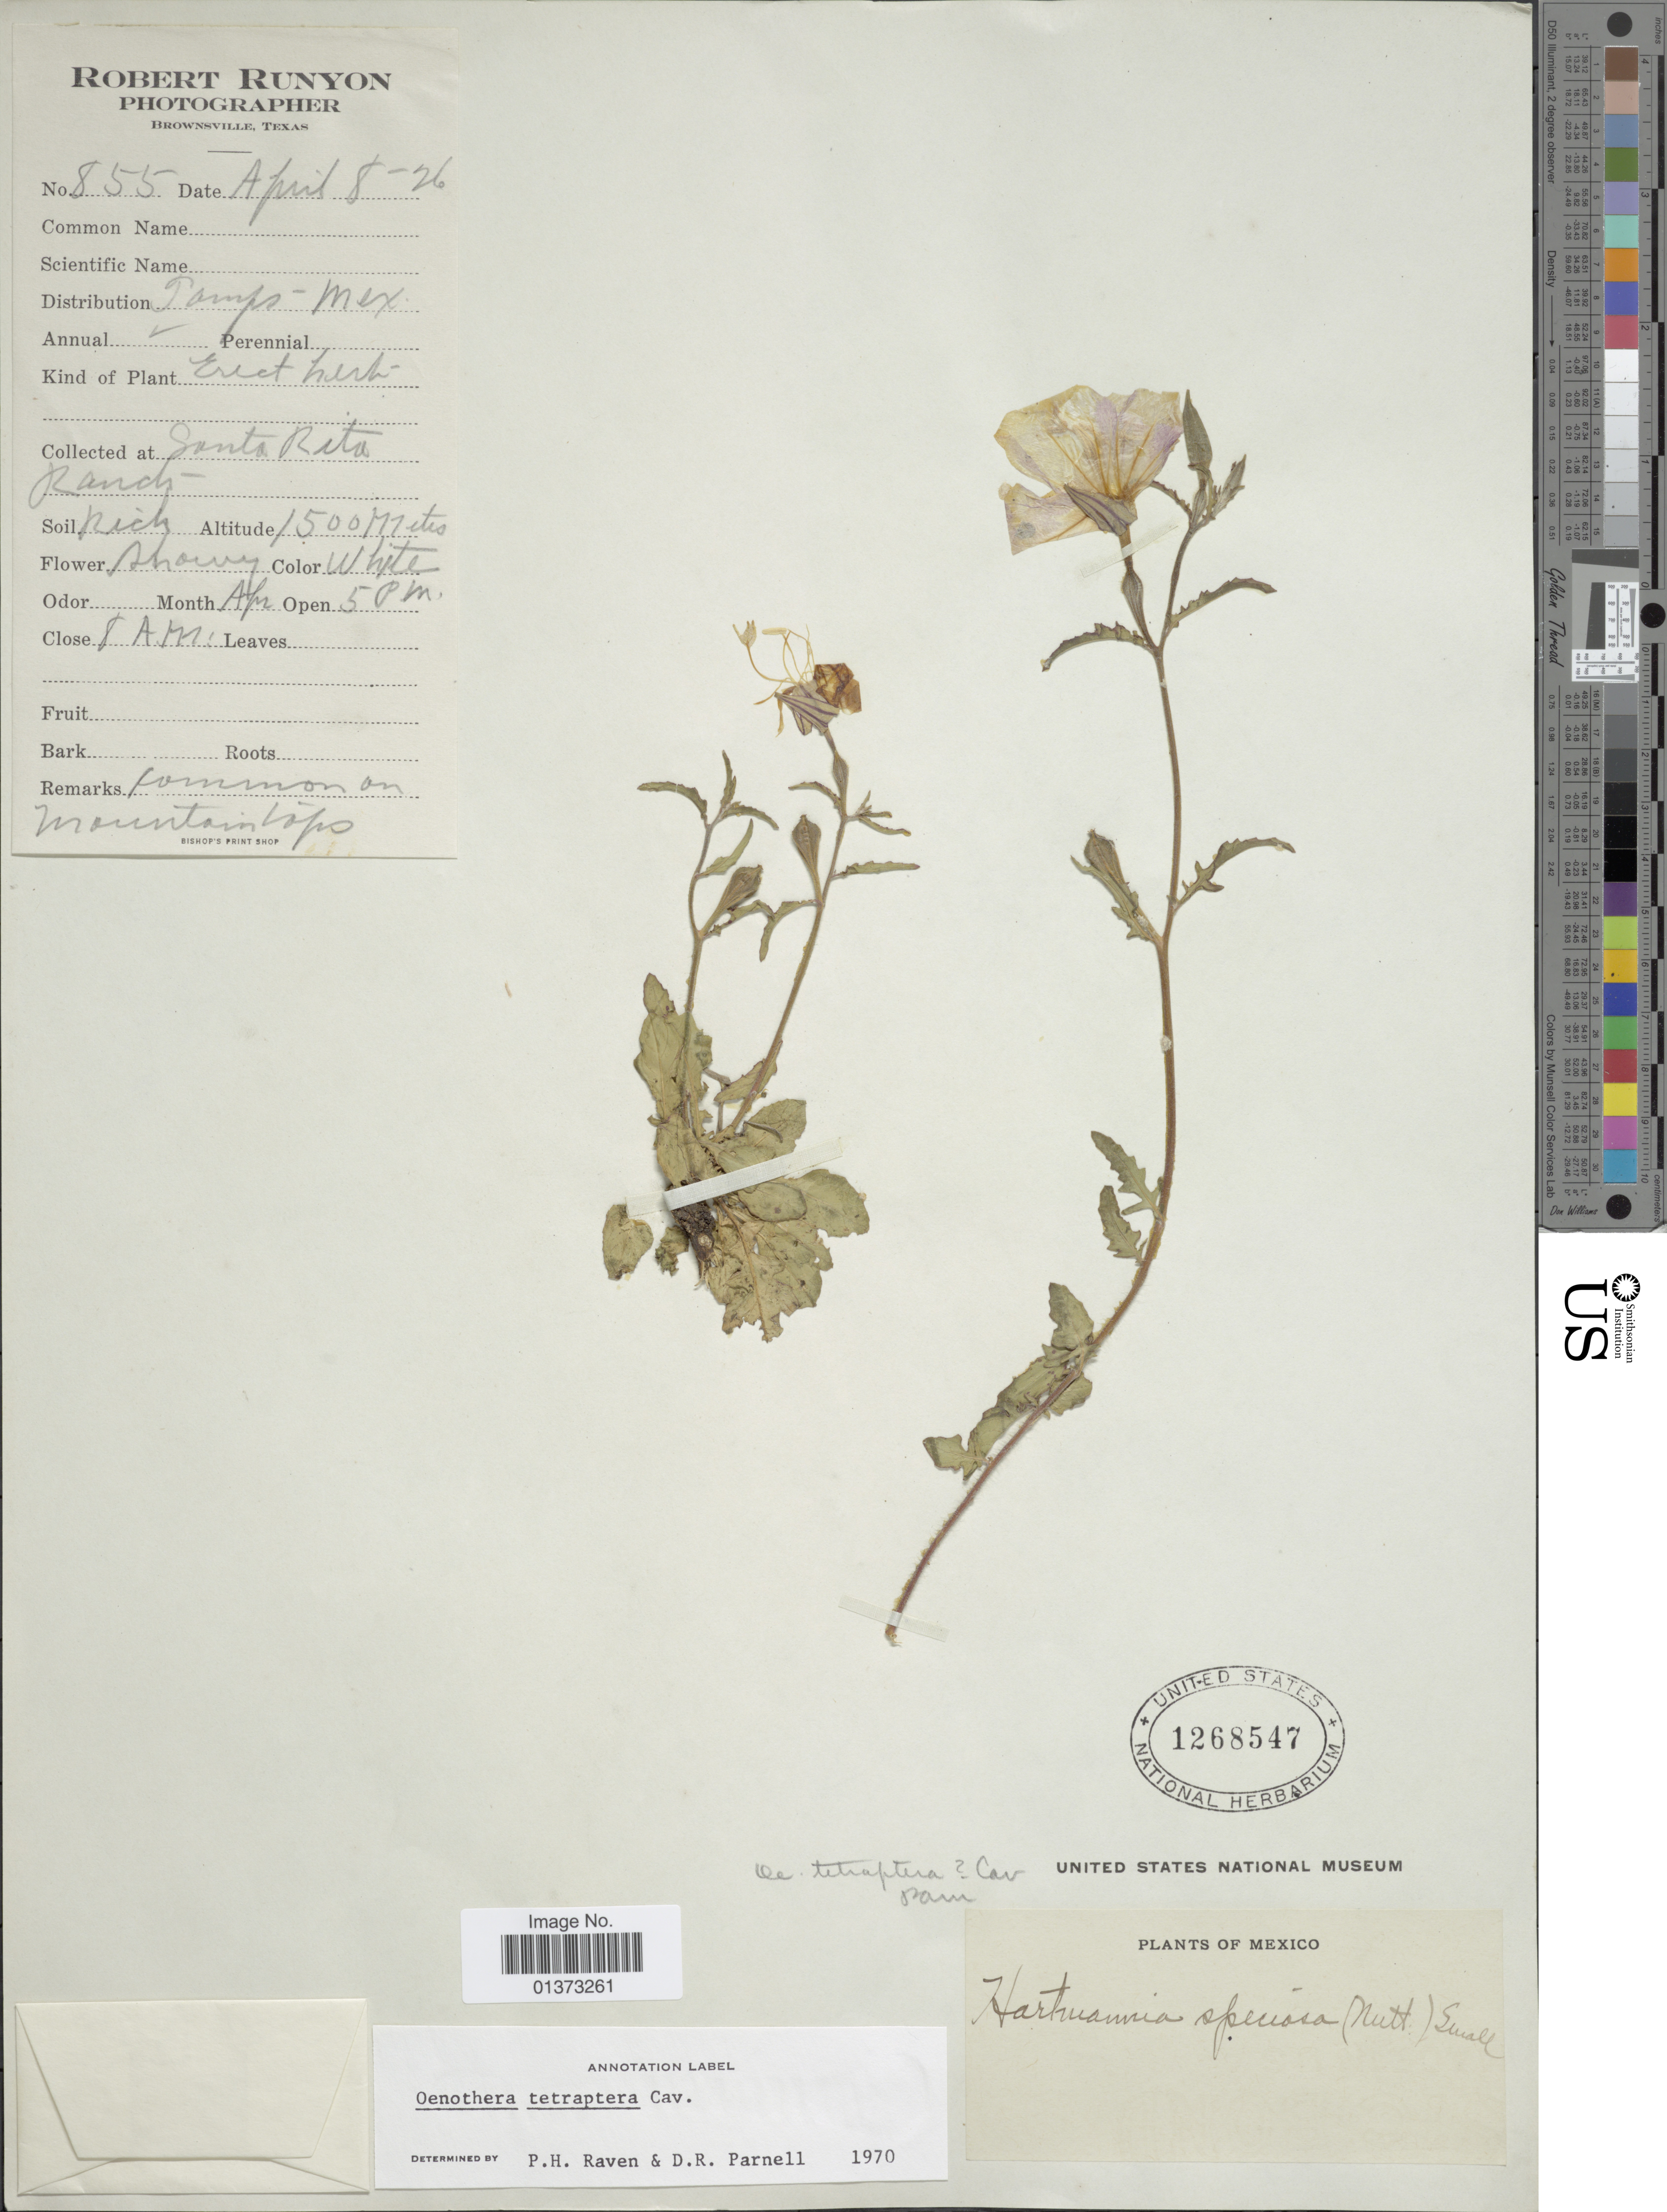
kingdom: Plantae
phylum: Tracheophyta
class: Magnoliopsida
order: Myrtales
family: Onagraceae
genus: Oenothera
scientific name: Oenothera tetraptera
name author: Cav.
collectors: U.S. National Herbarium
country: Mexico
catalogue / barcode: US 1268547